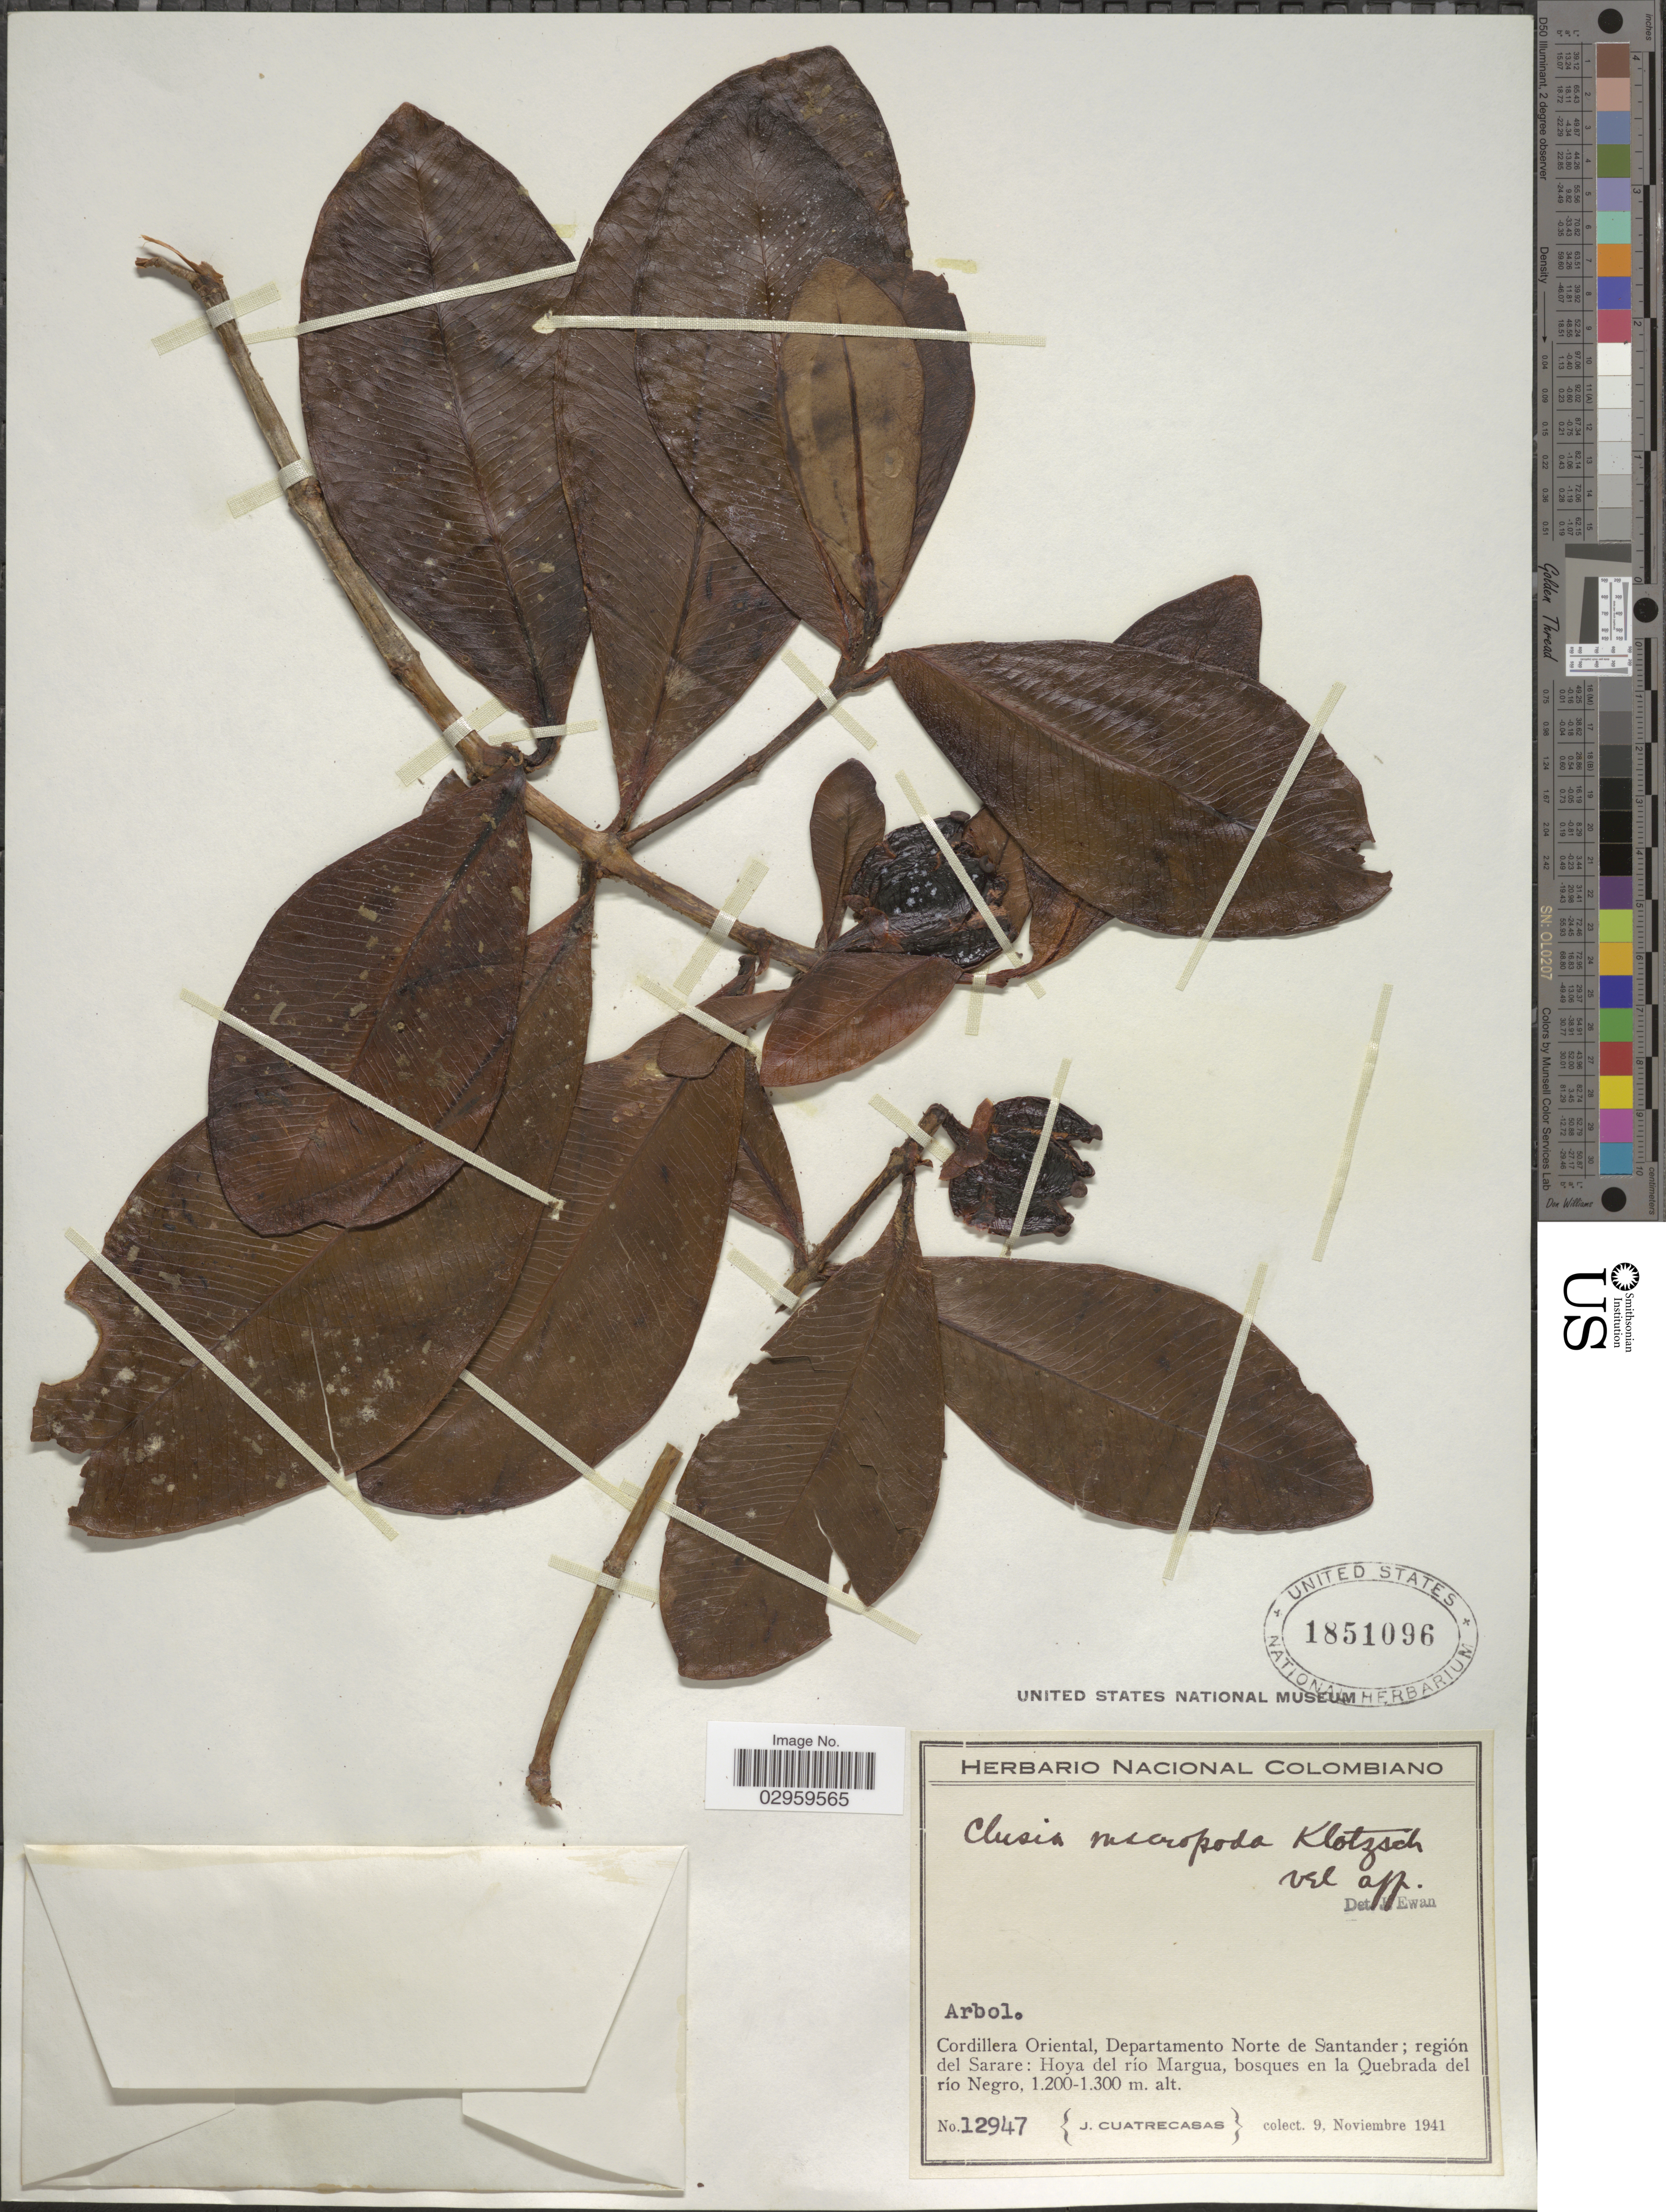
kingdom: Plantae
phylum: Tracheophyta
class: Magnoliopsida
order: Malpighiales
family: Clusiaceae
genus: Clusia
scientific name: Clusia maguireana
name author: Pipoly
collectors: J. Cuatrecasas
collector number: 12947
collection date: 1941-11-09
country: Colombia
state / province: Norte de Santander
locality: Cordillera Oriental, Departamento Norte de Santander; región del Sarare: Hoya del río Margua, bosques en la Quebrada del río Negro.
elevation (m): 1200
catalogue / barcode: US 1851096